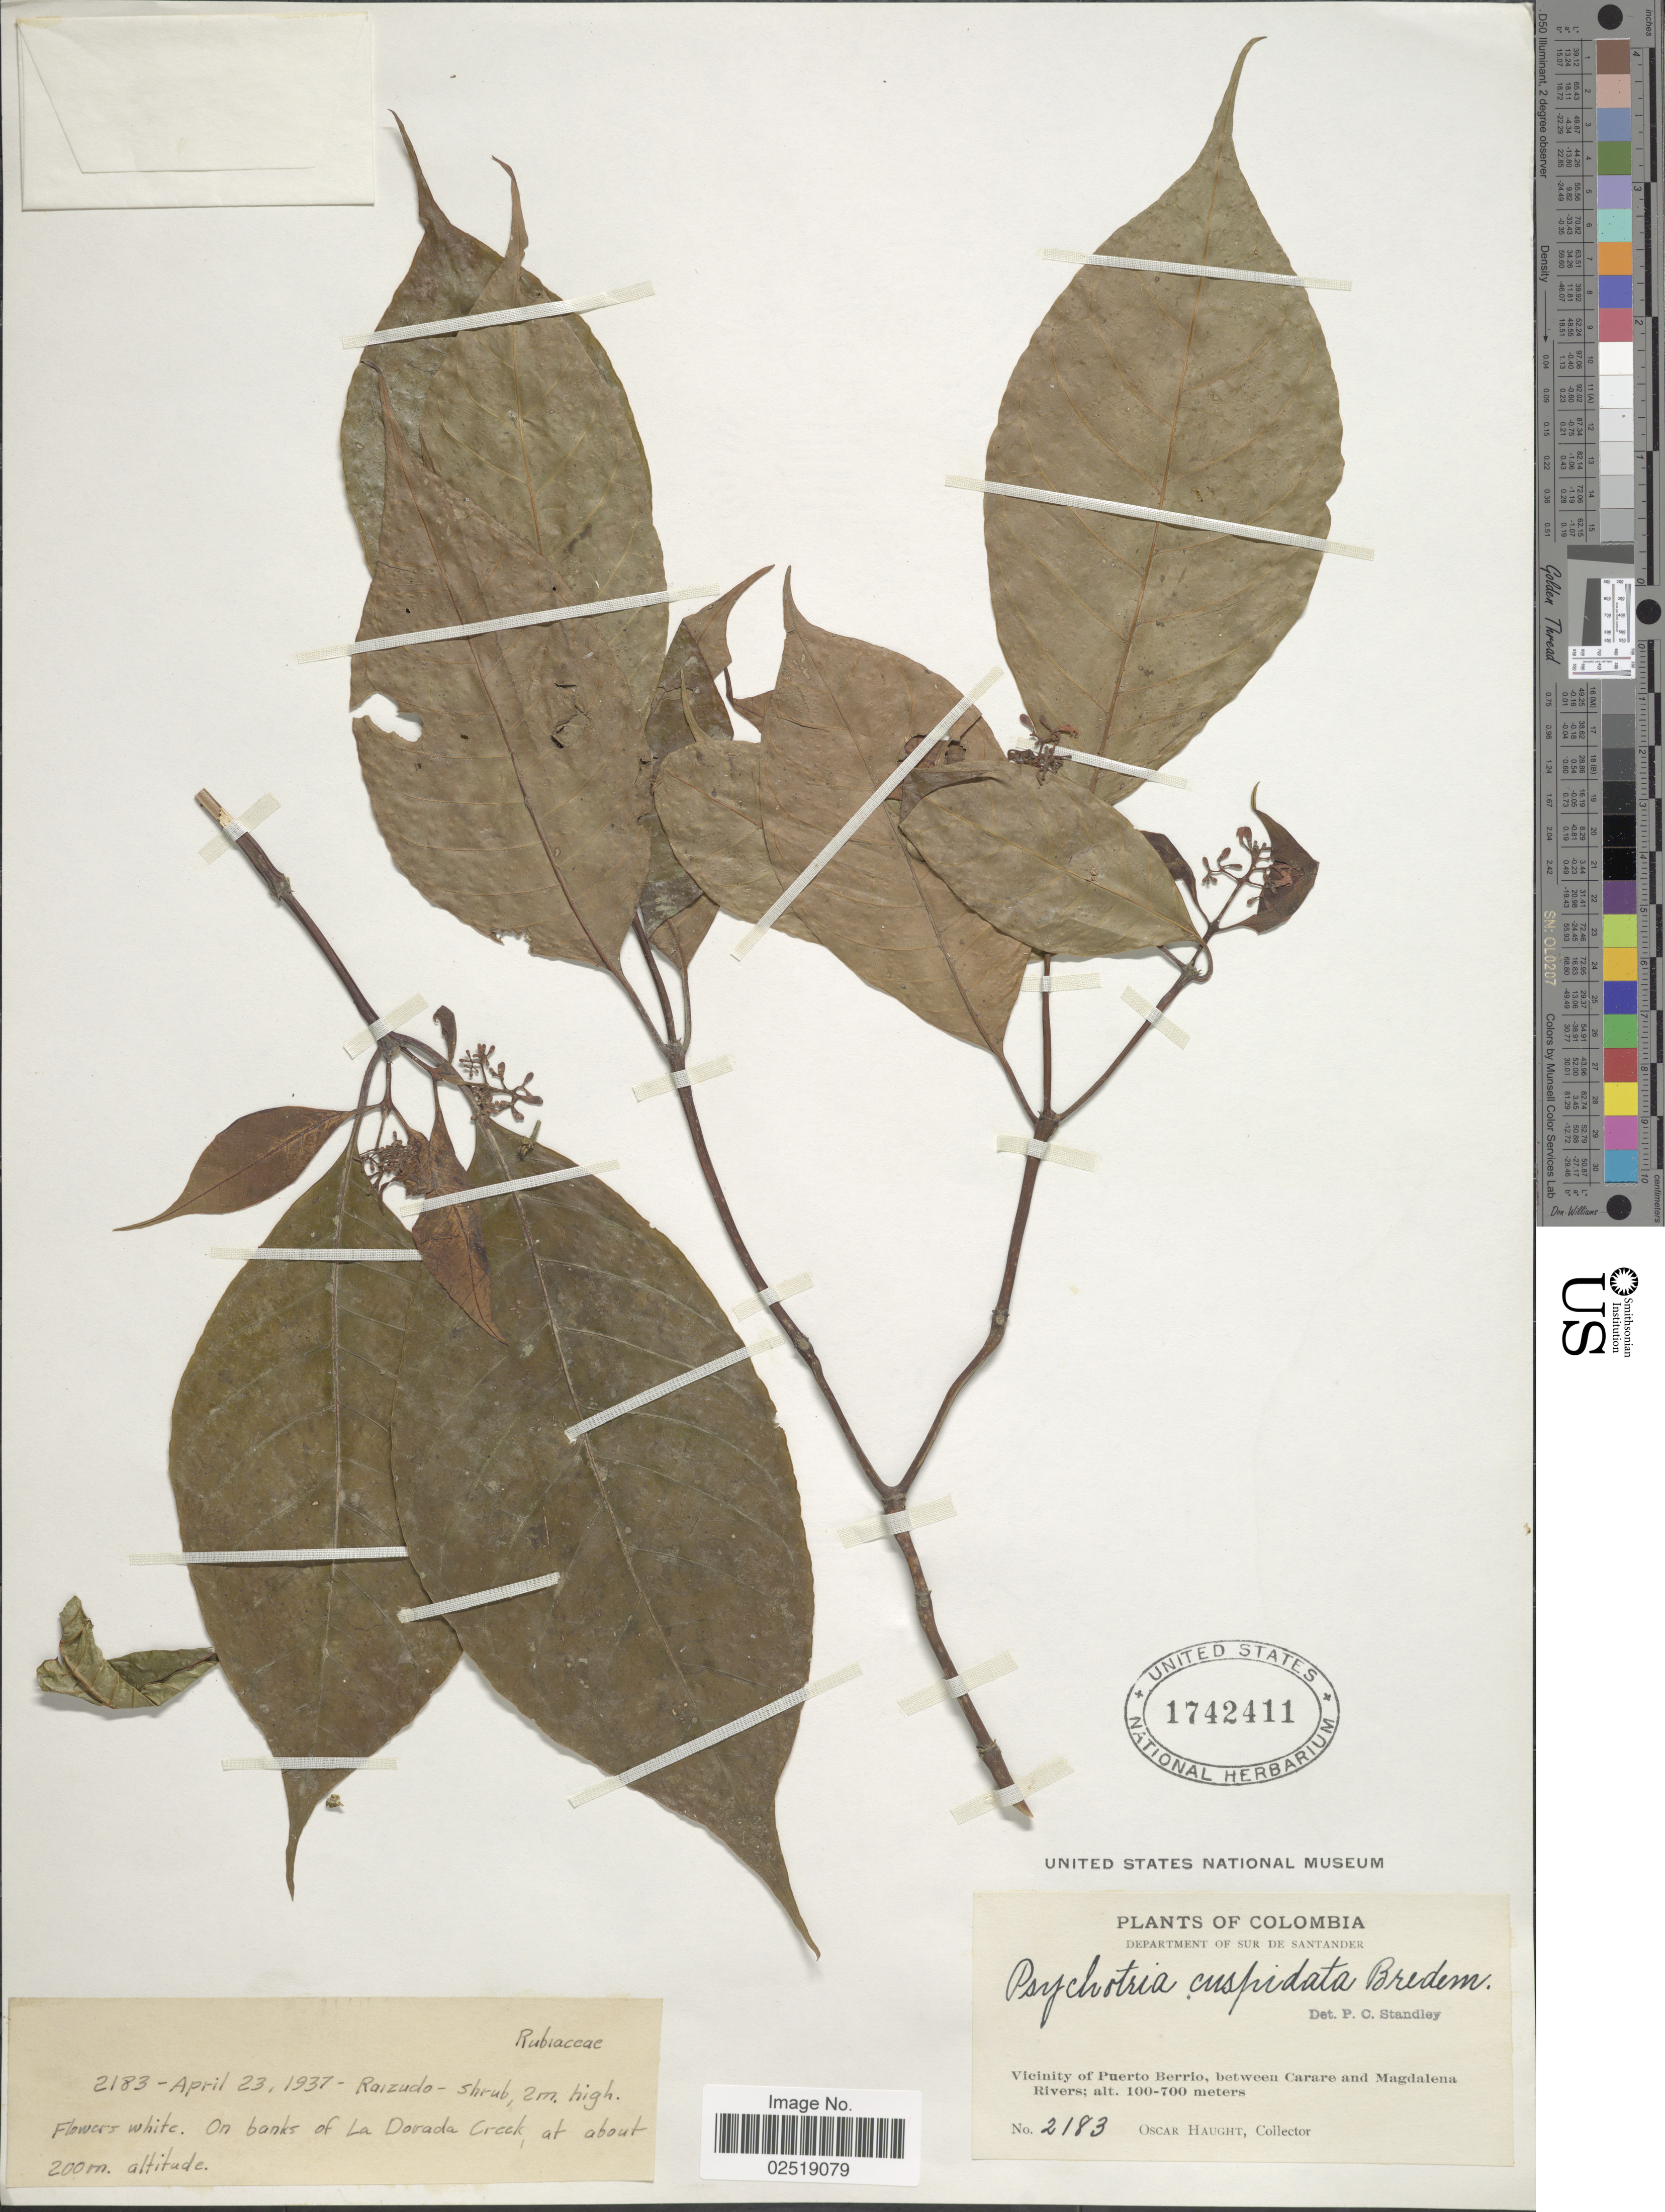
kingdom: Plantae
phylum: Tracheophyta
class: Magnoliopsida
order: Gentianales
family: Rubiaceae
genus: Psychotria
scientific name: Psychotria cuspidata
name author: Bredem. ex Schult.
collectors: O. L. Haught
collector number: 2183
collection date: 1937-04-23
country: Colombia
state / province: Santander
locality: Department of Sur de Santander. Vicinity of Puerto Berrio, between Carare and Magdalena Rivers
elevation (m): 100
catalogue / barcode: US 1742411